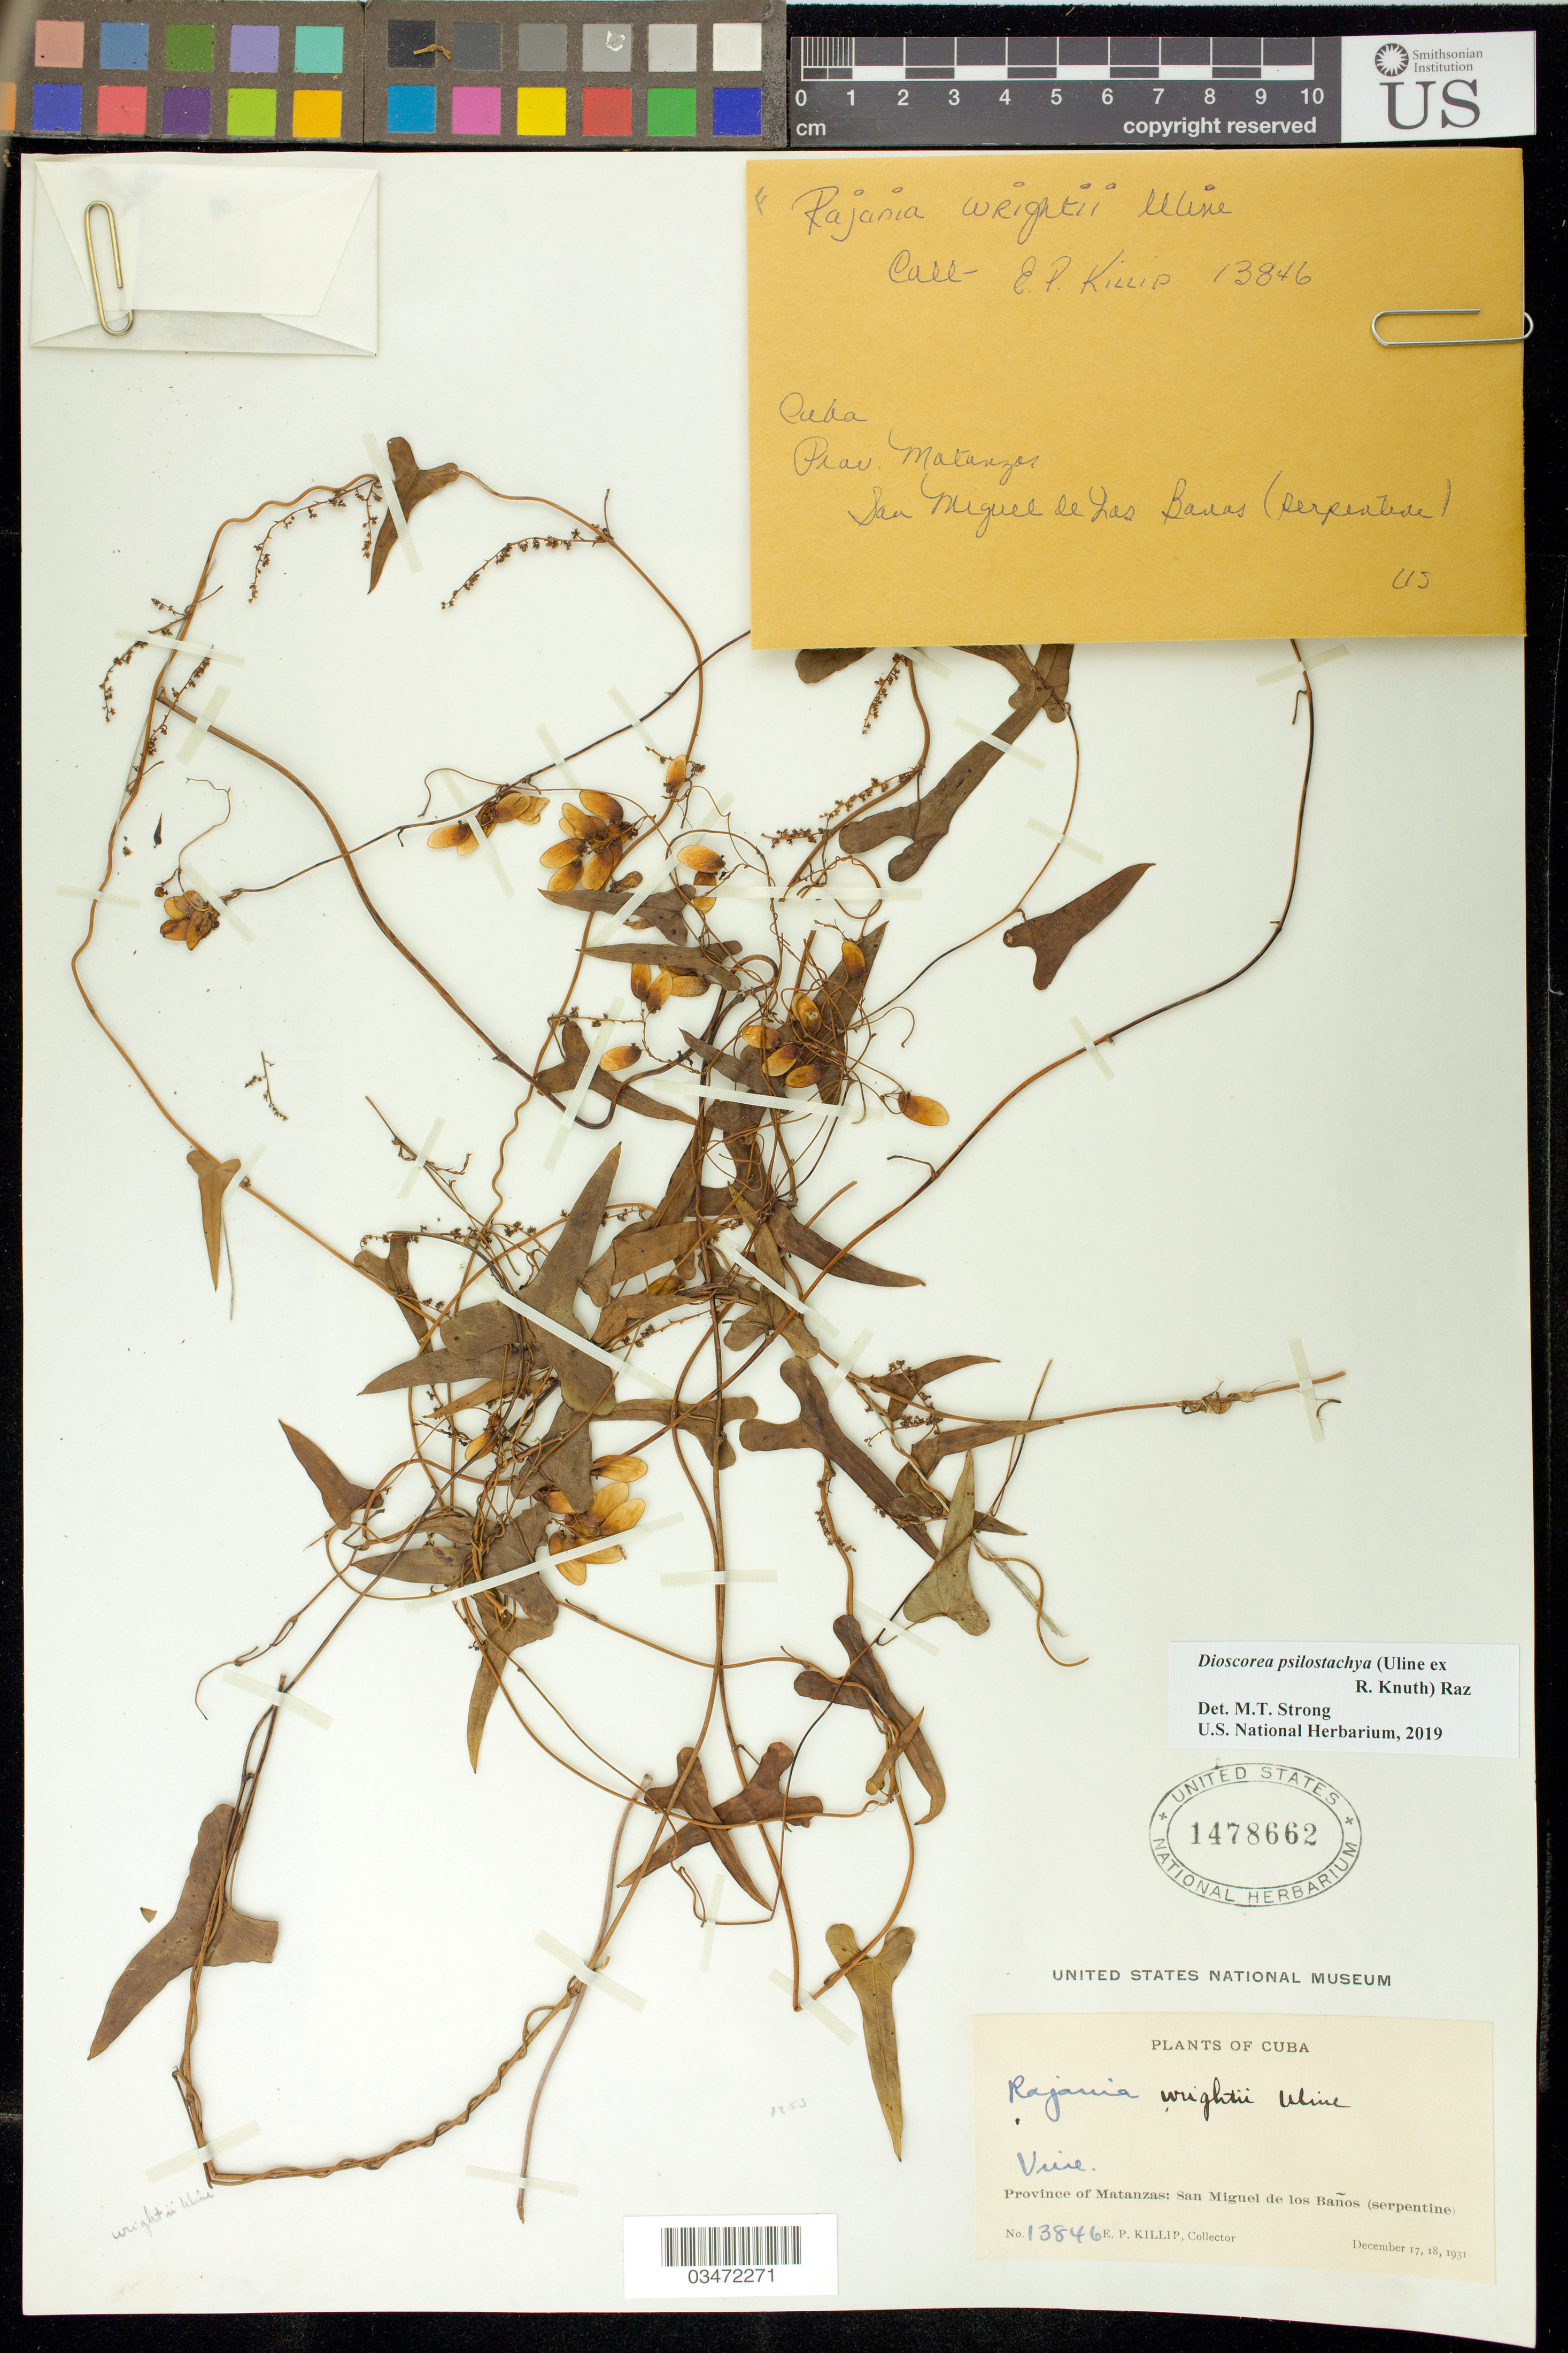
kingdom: Plantae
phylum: Tracheophyta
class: Liliopsida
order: Dioscoreales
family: Dioscoreaceae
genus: Dioscorea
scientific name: Dioscorea psilostachya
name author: (Kunth) Raz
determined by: Strong, M. T., (US), Smithsonian Institution - National Museum of Natural History (UNITED STATES)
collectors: E. P. Killip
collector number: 13846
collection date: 1931-12-17/1931-12-18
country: Cuba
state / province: Matanzas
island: Cuba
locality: San Miguel de los Baños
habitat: Serpentine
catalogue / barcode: US 1478662